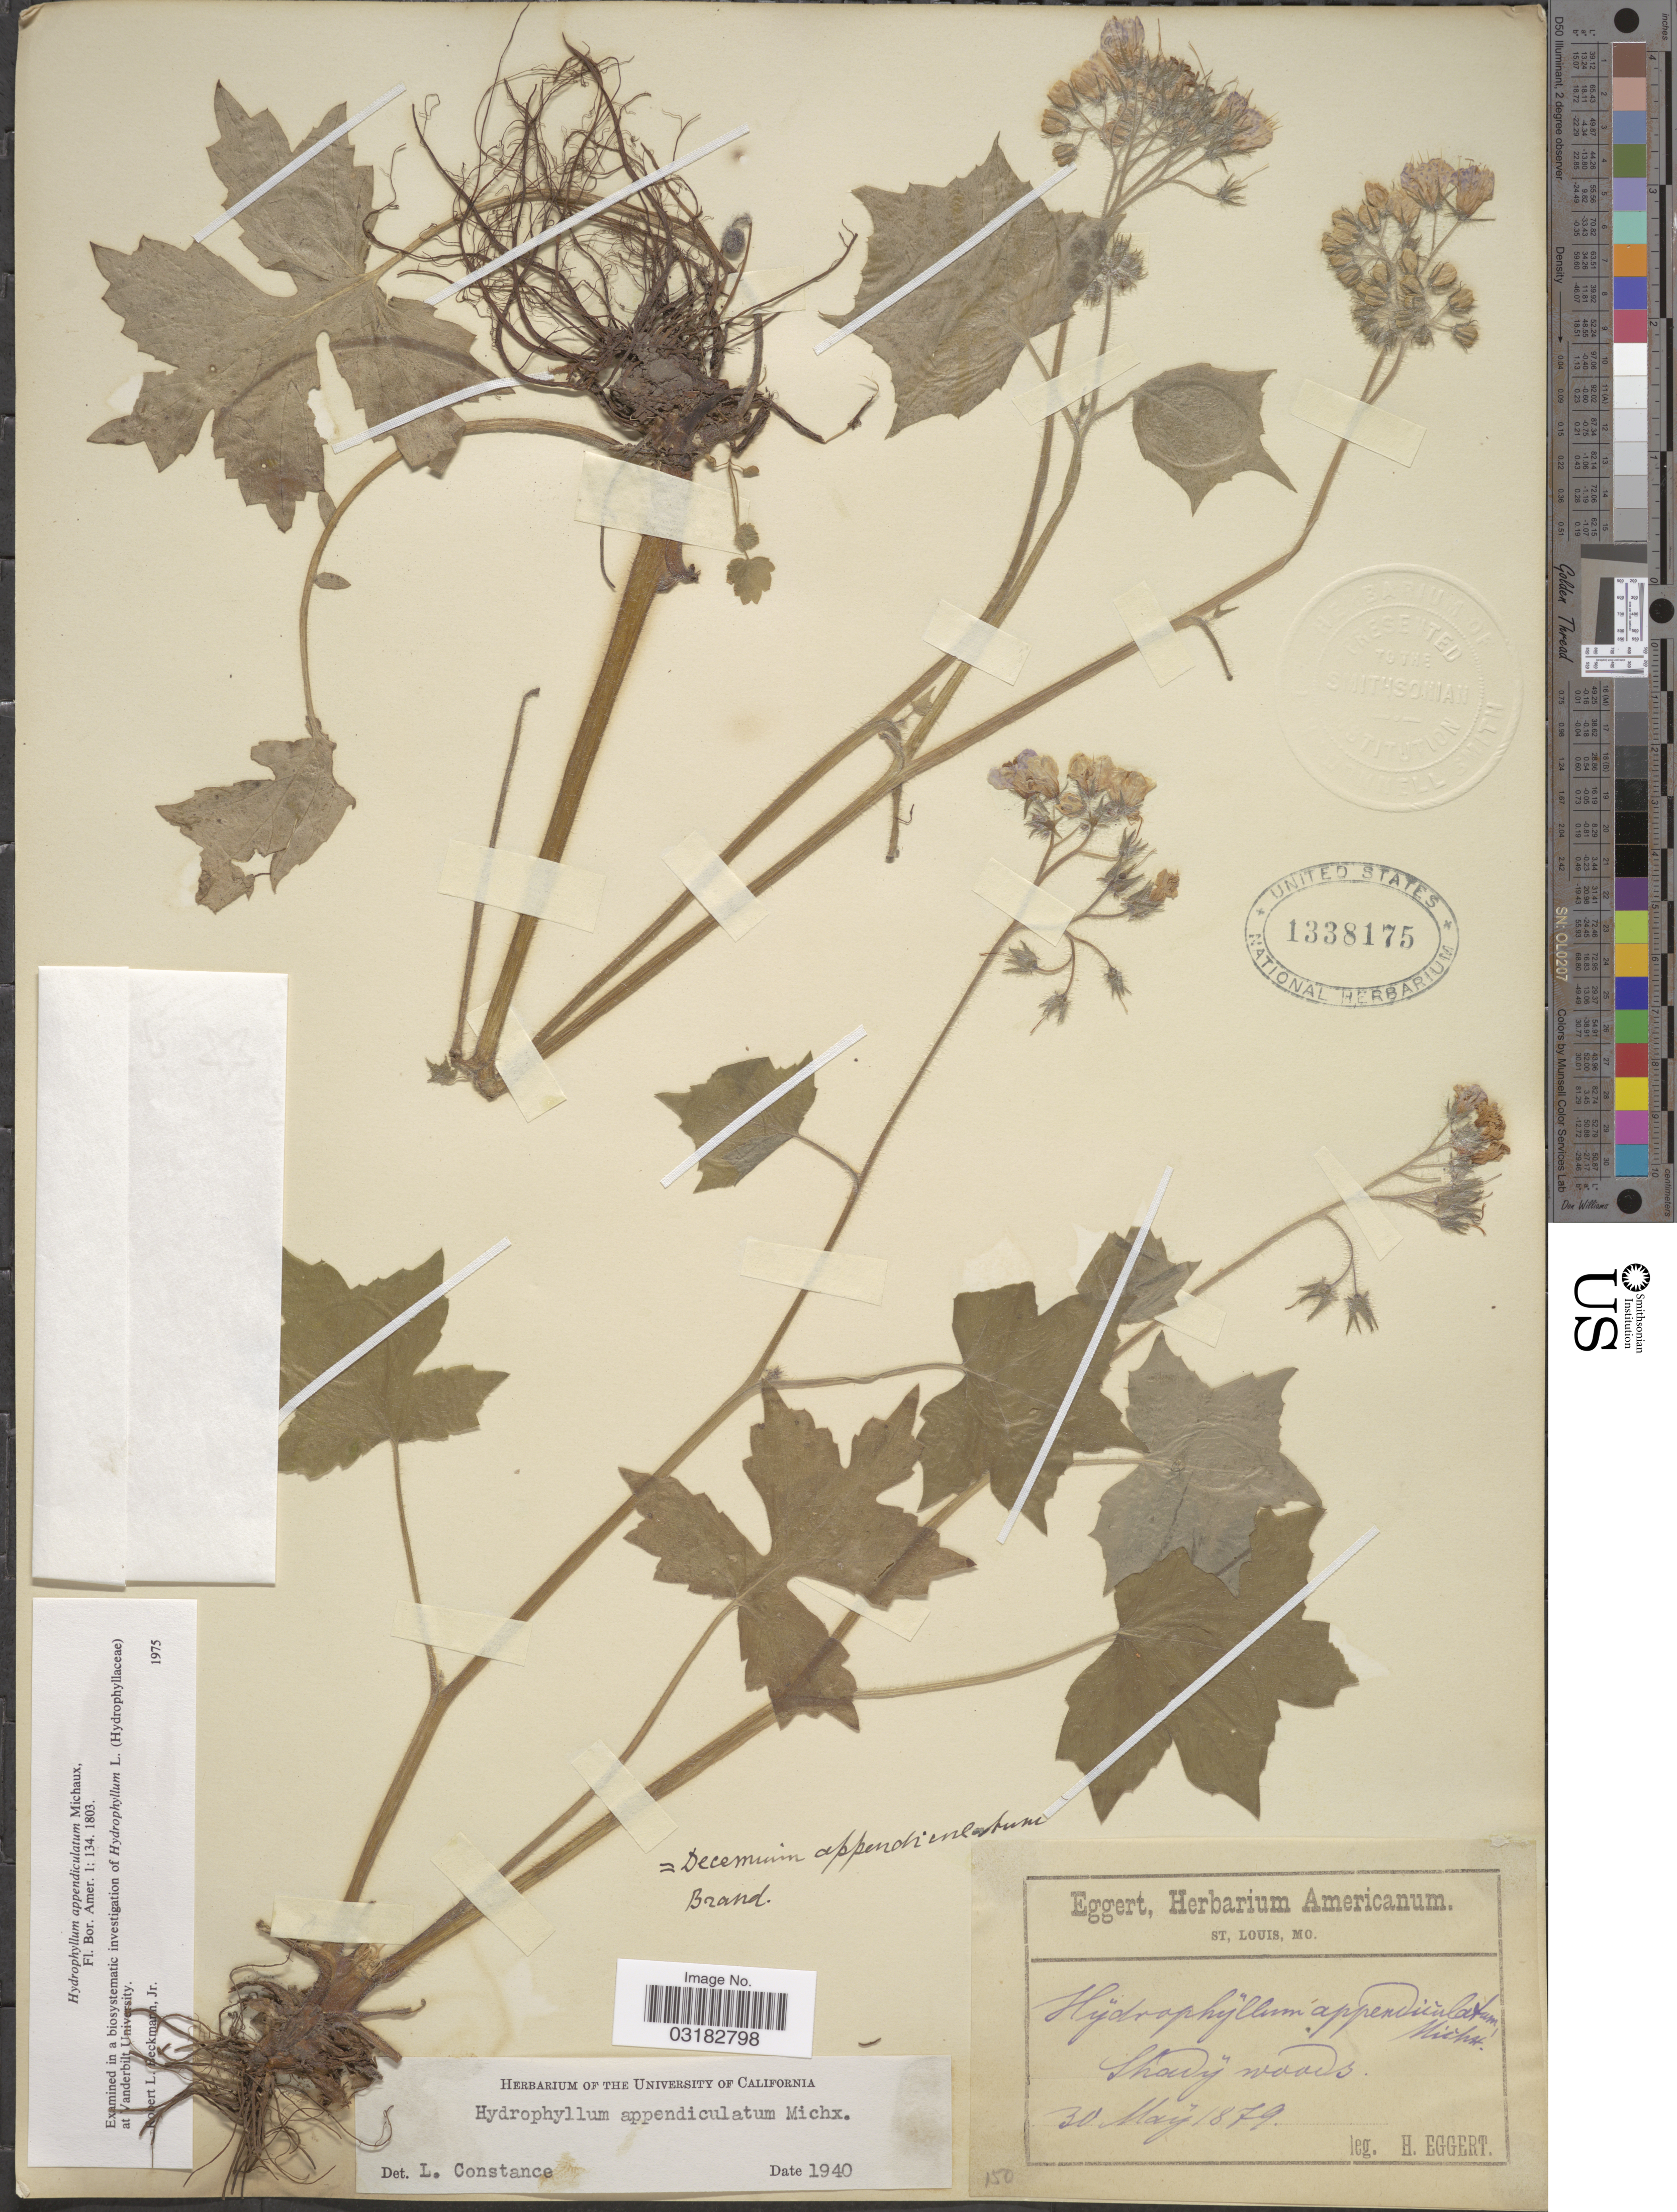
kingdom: Plantae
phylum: Tracheophyta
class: Magnoliopsida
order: Boraginales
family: Hydrophyllaceae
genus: Hydrophyllum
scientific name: Hydrophyllum appendiculatum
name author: Michx.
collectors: H. Eggert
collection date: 1879-05-30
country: United States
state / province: Missouri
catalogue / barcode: US 1338175